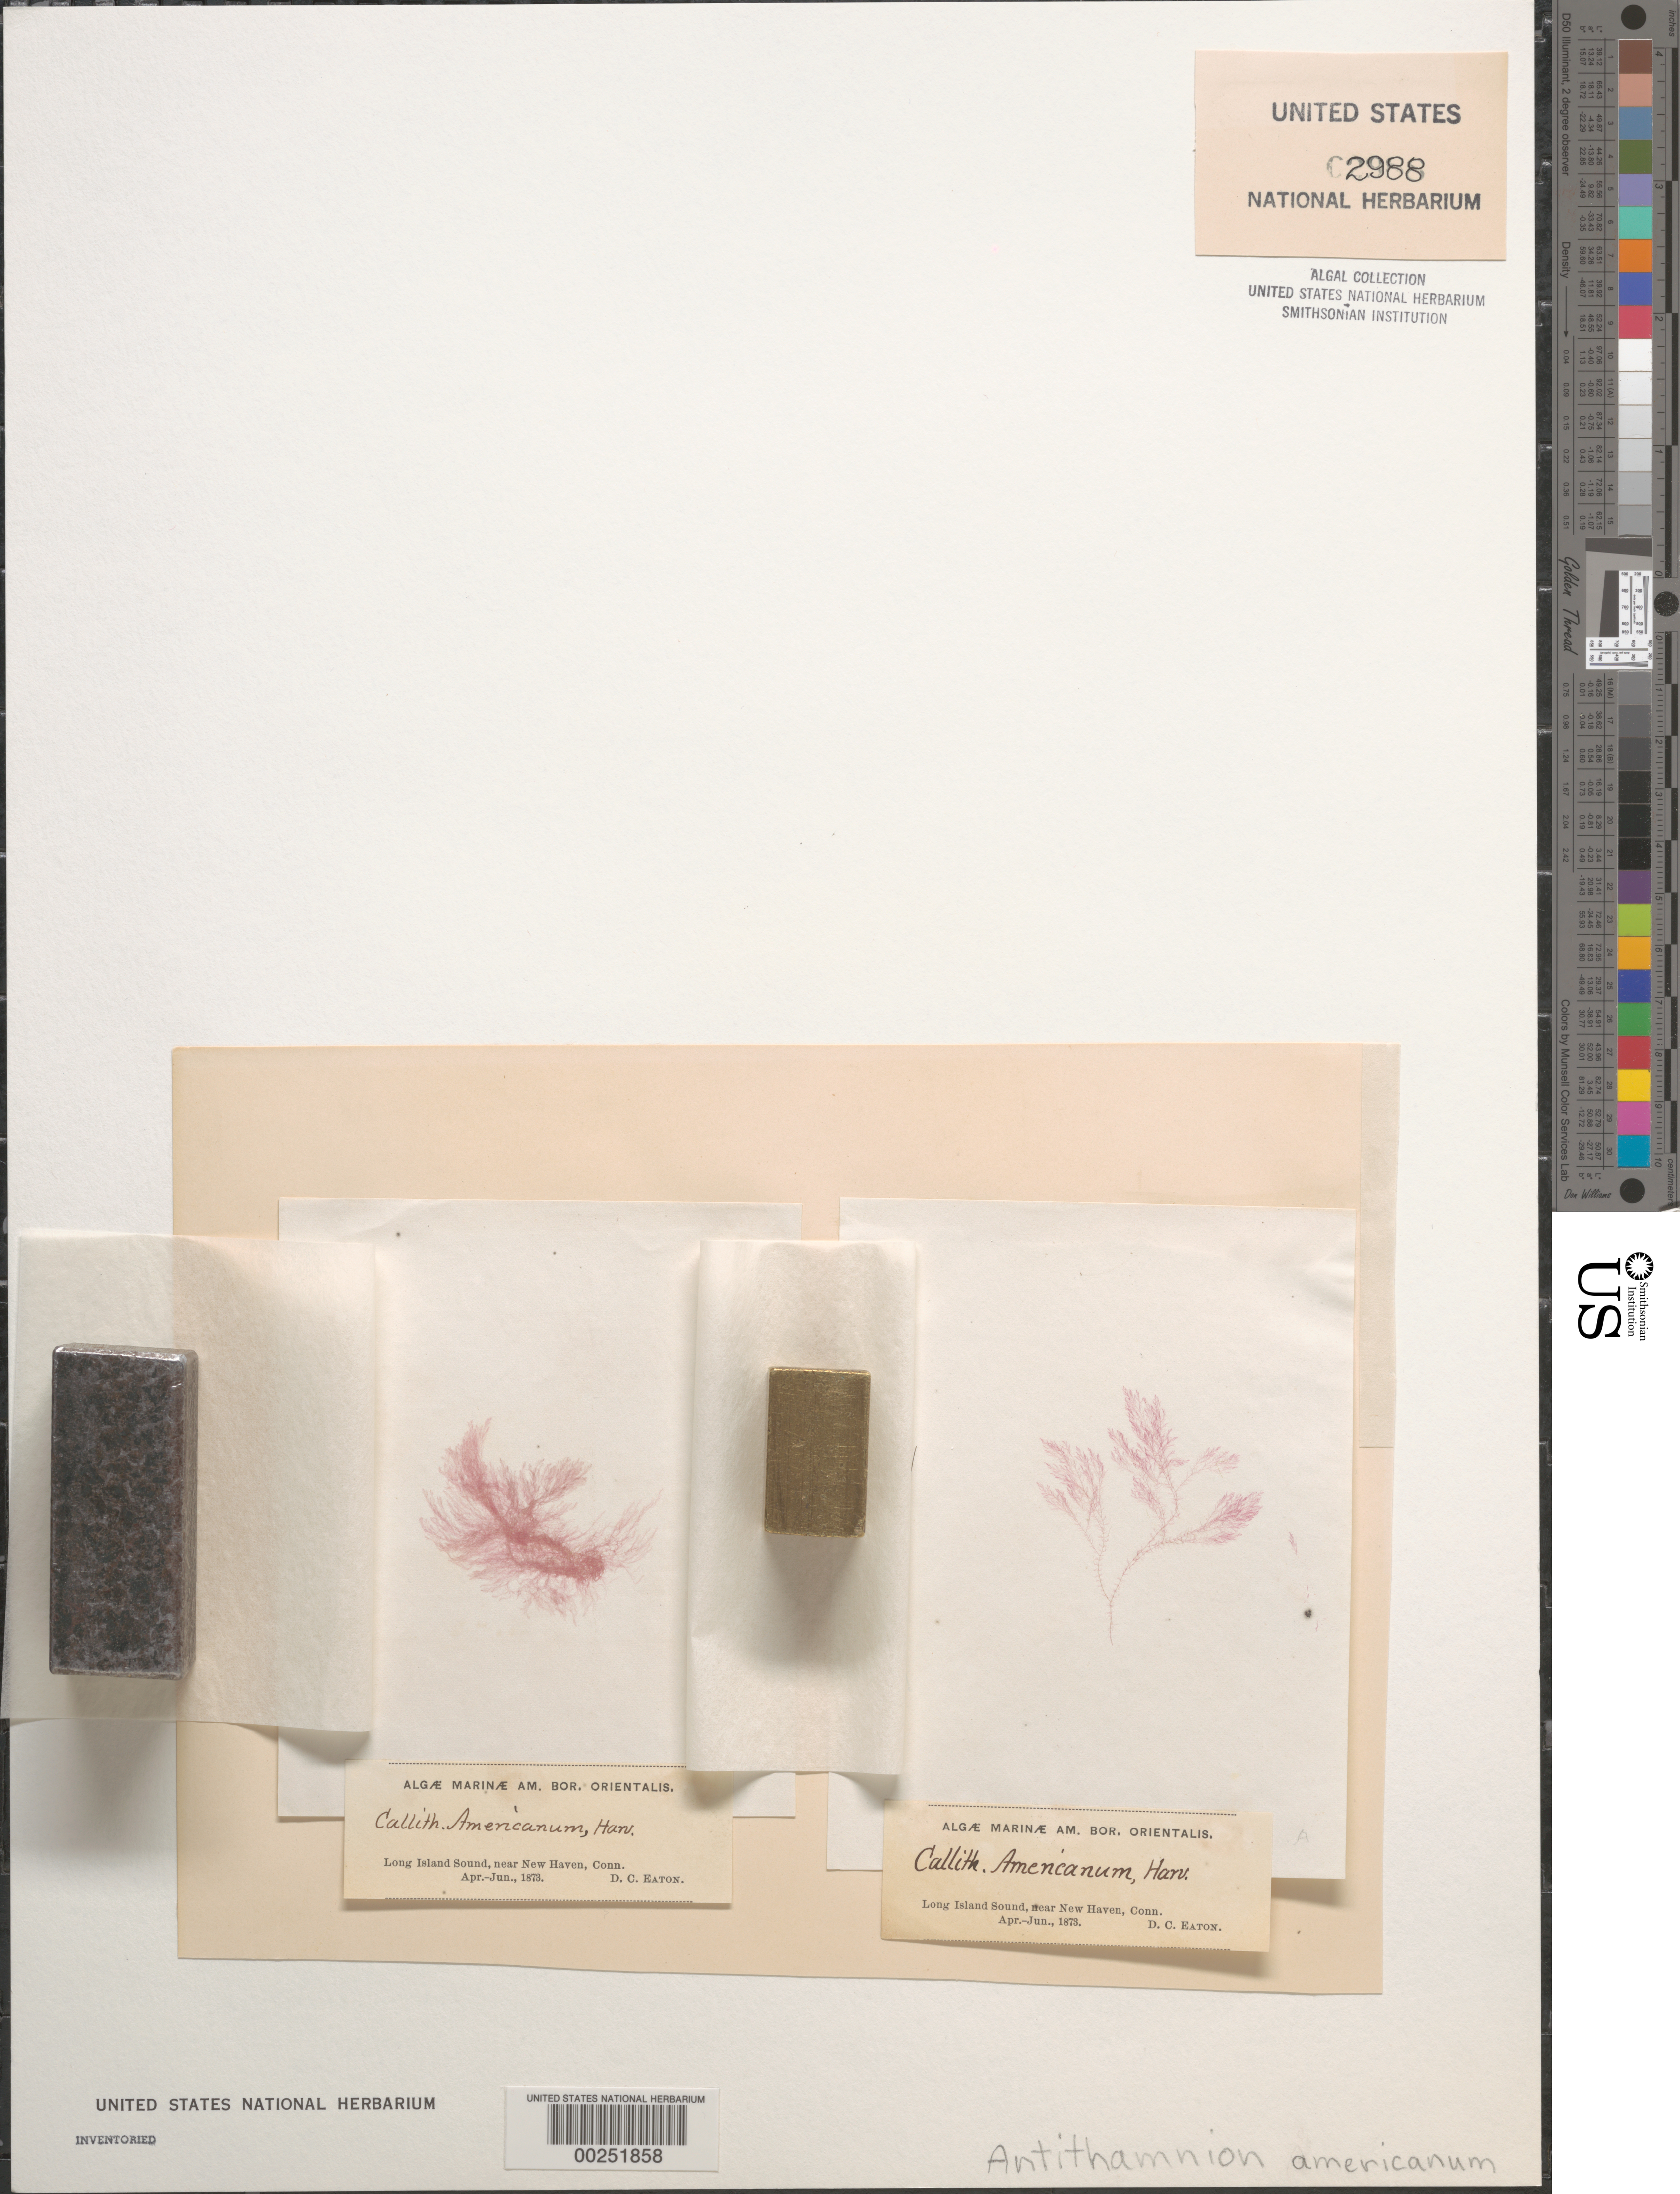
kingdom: Plantae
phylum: Rhodophyta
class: Florideophyceae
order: Ceramiales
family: Ceramiaceae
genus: Scagelia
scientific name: Scagelia americana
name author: (Harv.) A. Athanasiadis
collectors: D. C. Eaton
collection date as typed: Apr 1873 to -- Jun 1873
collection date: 1873-04/1873-06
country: United States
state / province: Connecticut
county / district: New Haven County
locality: Long Island Sound, near New Haven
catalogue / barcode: US 2988